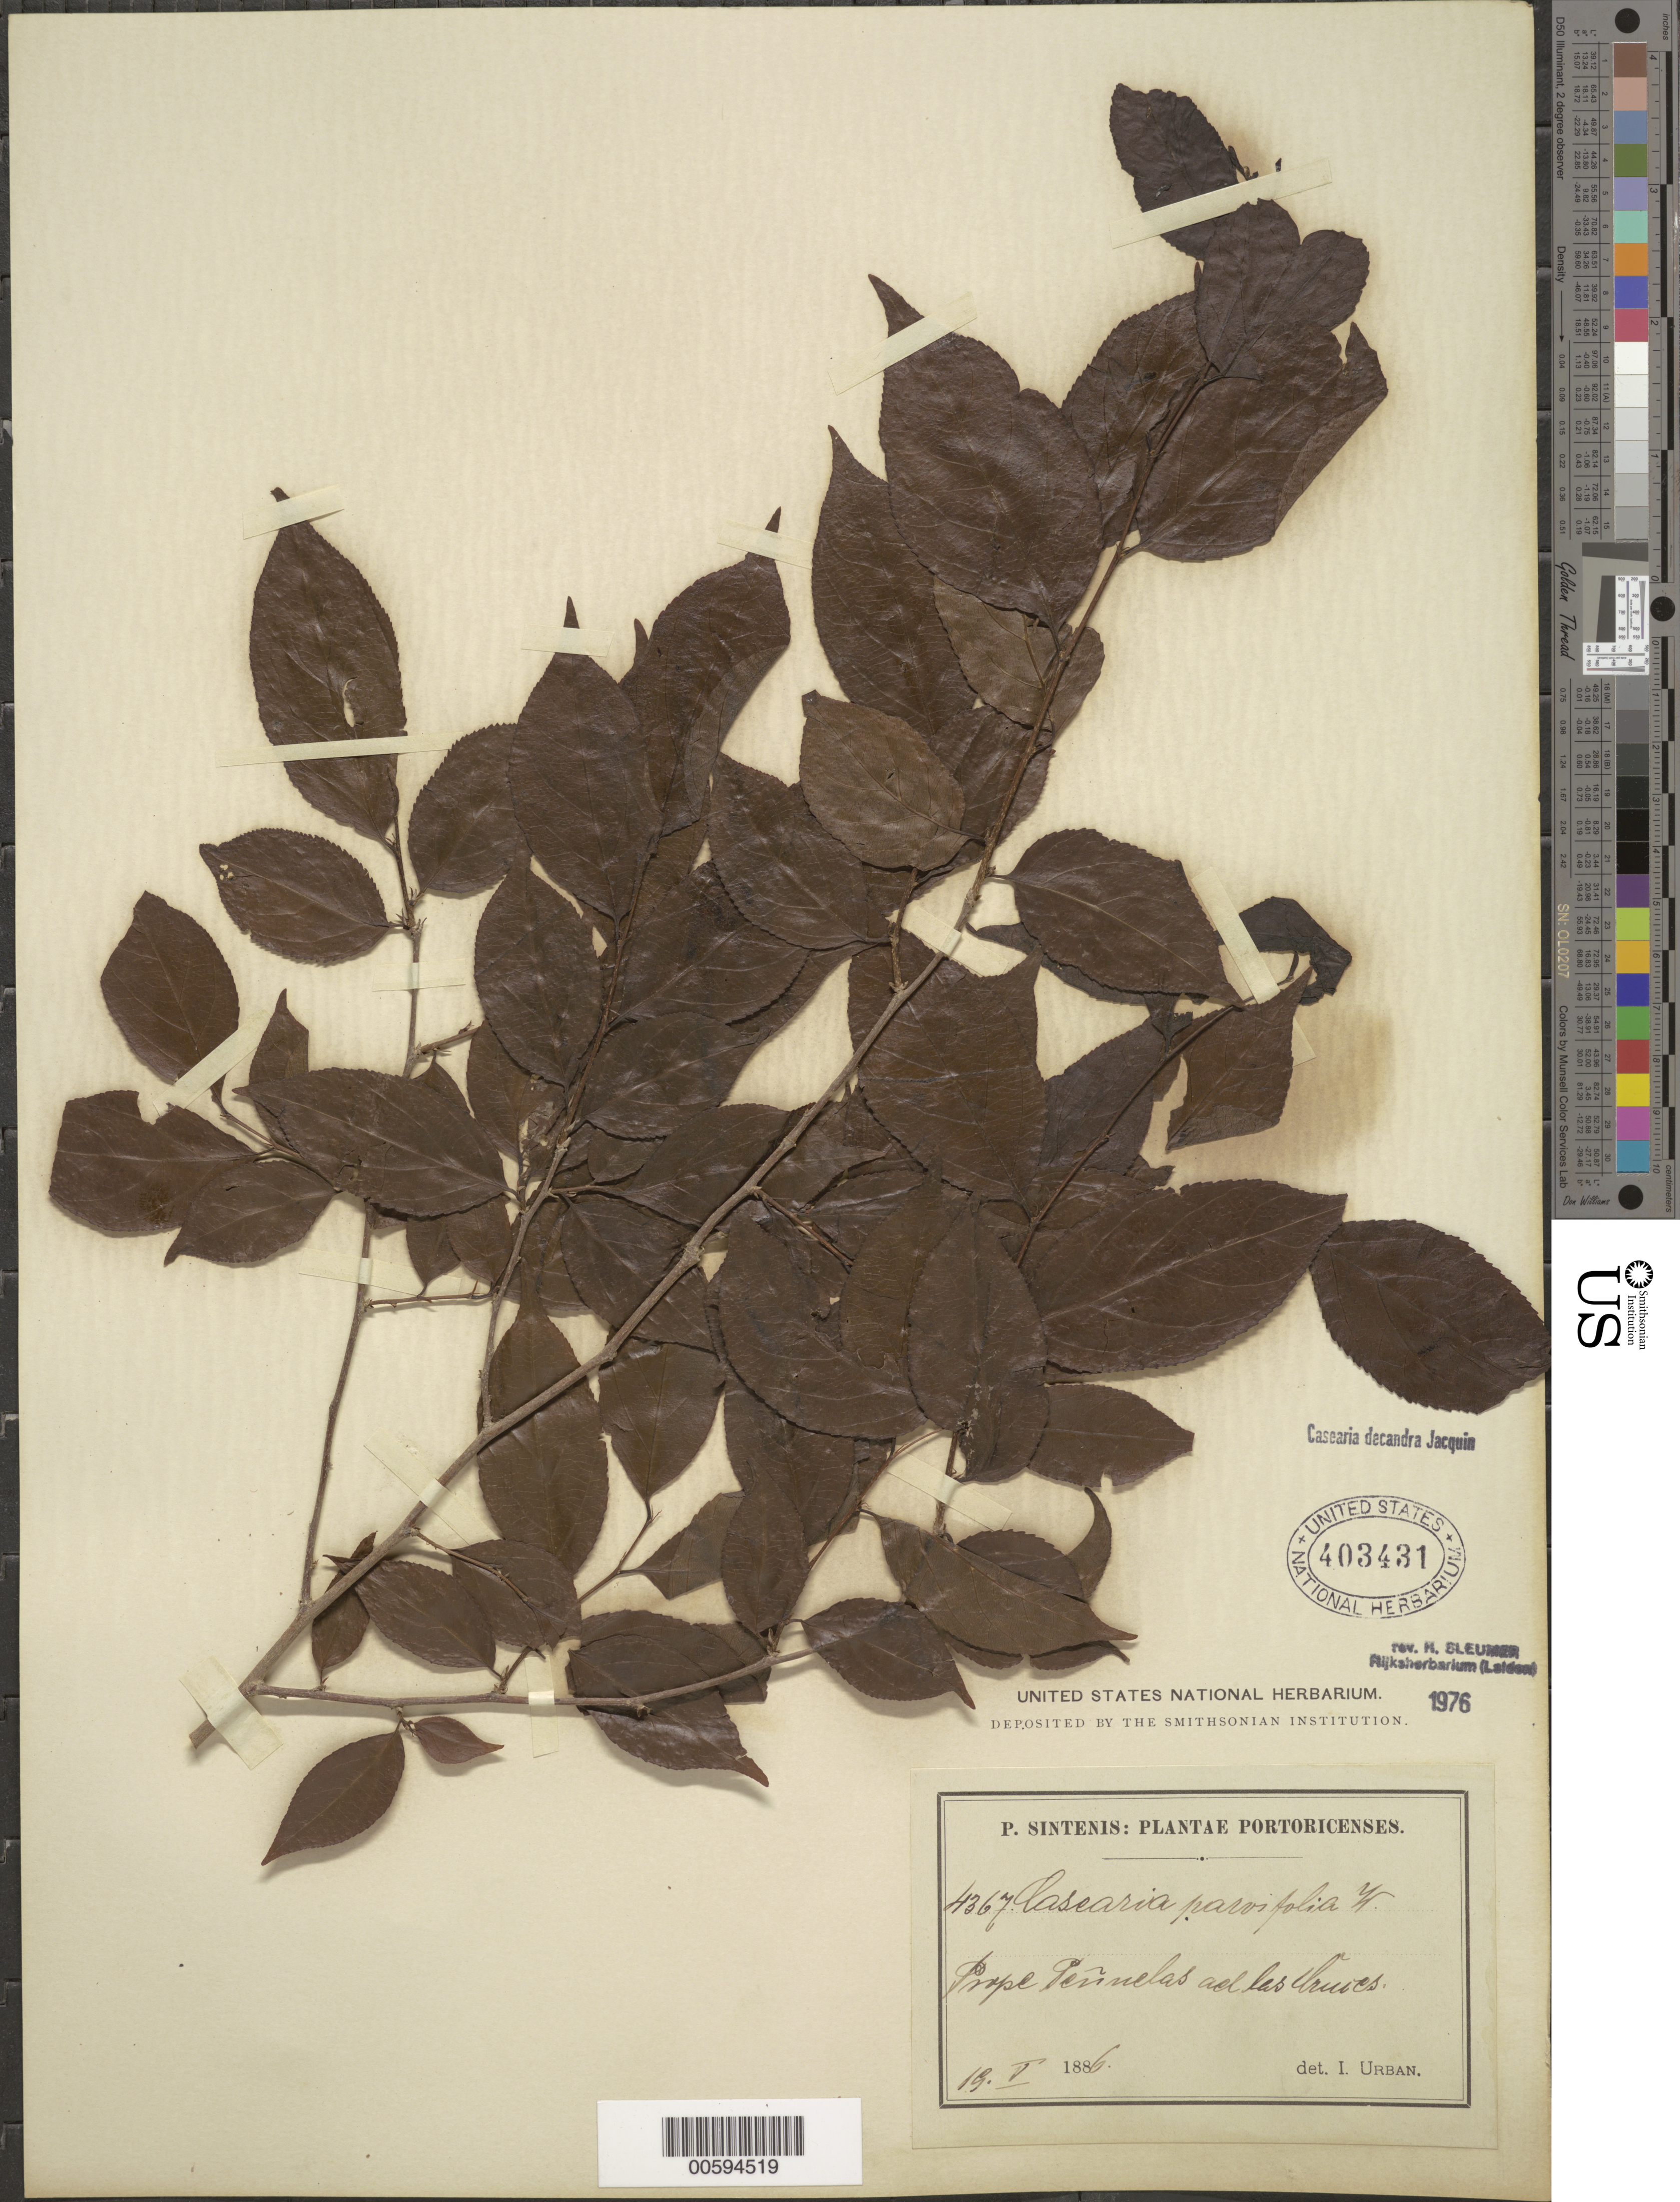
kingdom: Plantae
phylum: Tracheophyta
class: Magnoliopsida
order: Malpighiales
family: Salicaceae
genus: Casearia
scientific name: Casearia decandra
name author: Jacq.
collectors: P. Sintenis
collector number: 4367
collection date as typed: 19 May 1886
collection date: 1886-05-19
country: Puerto Rico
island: Greater Antilles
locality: Prope Peñuelas ad las Cruces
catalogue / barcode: US 403431